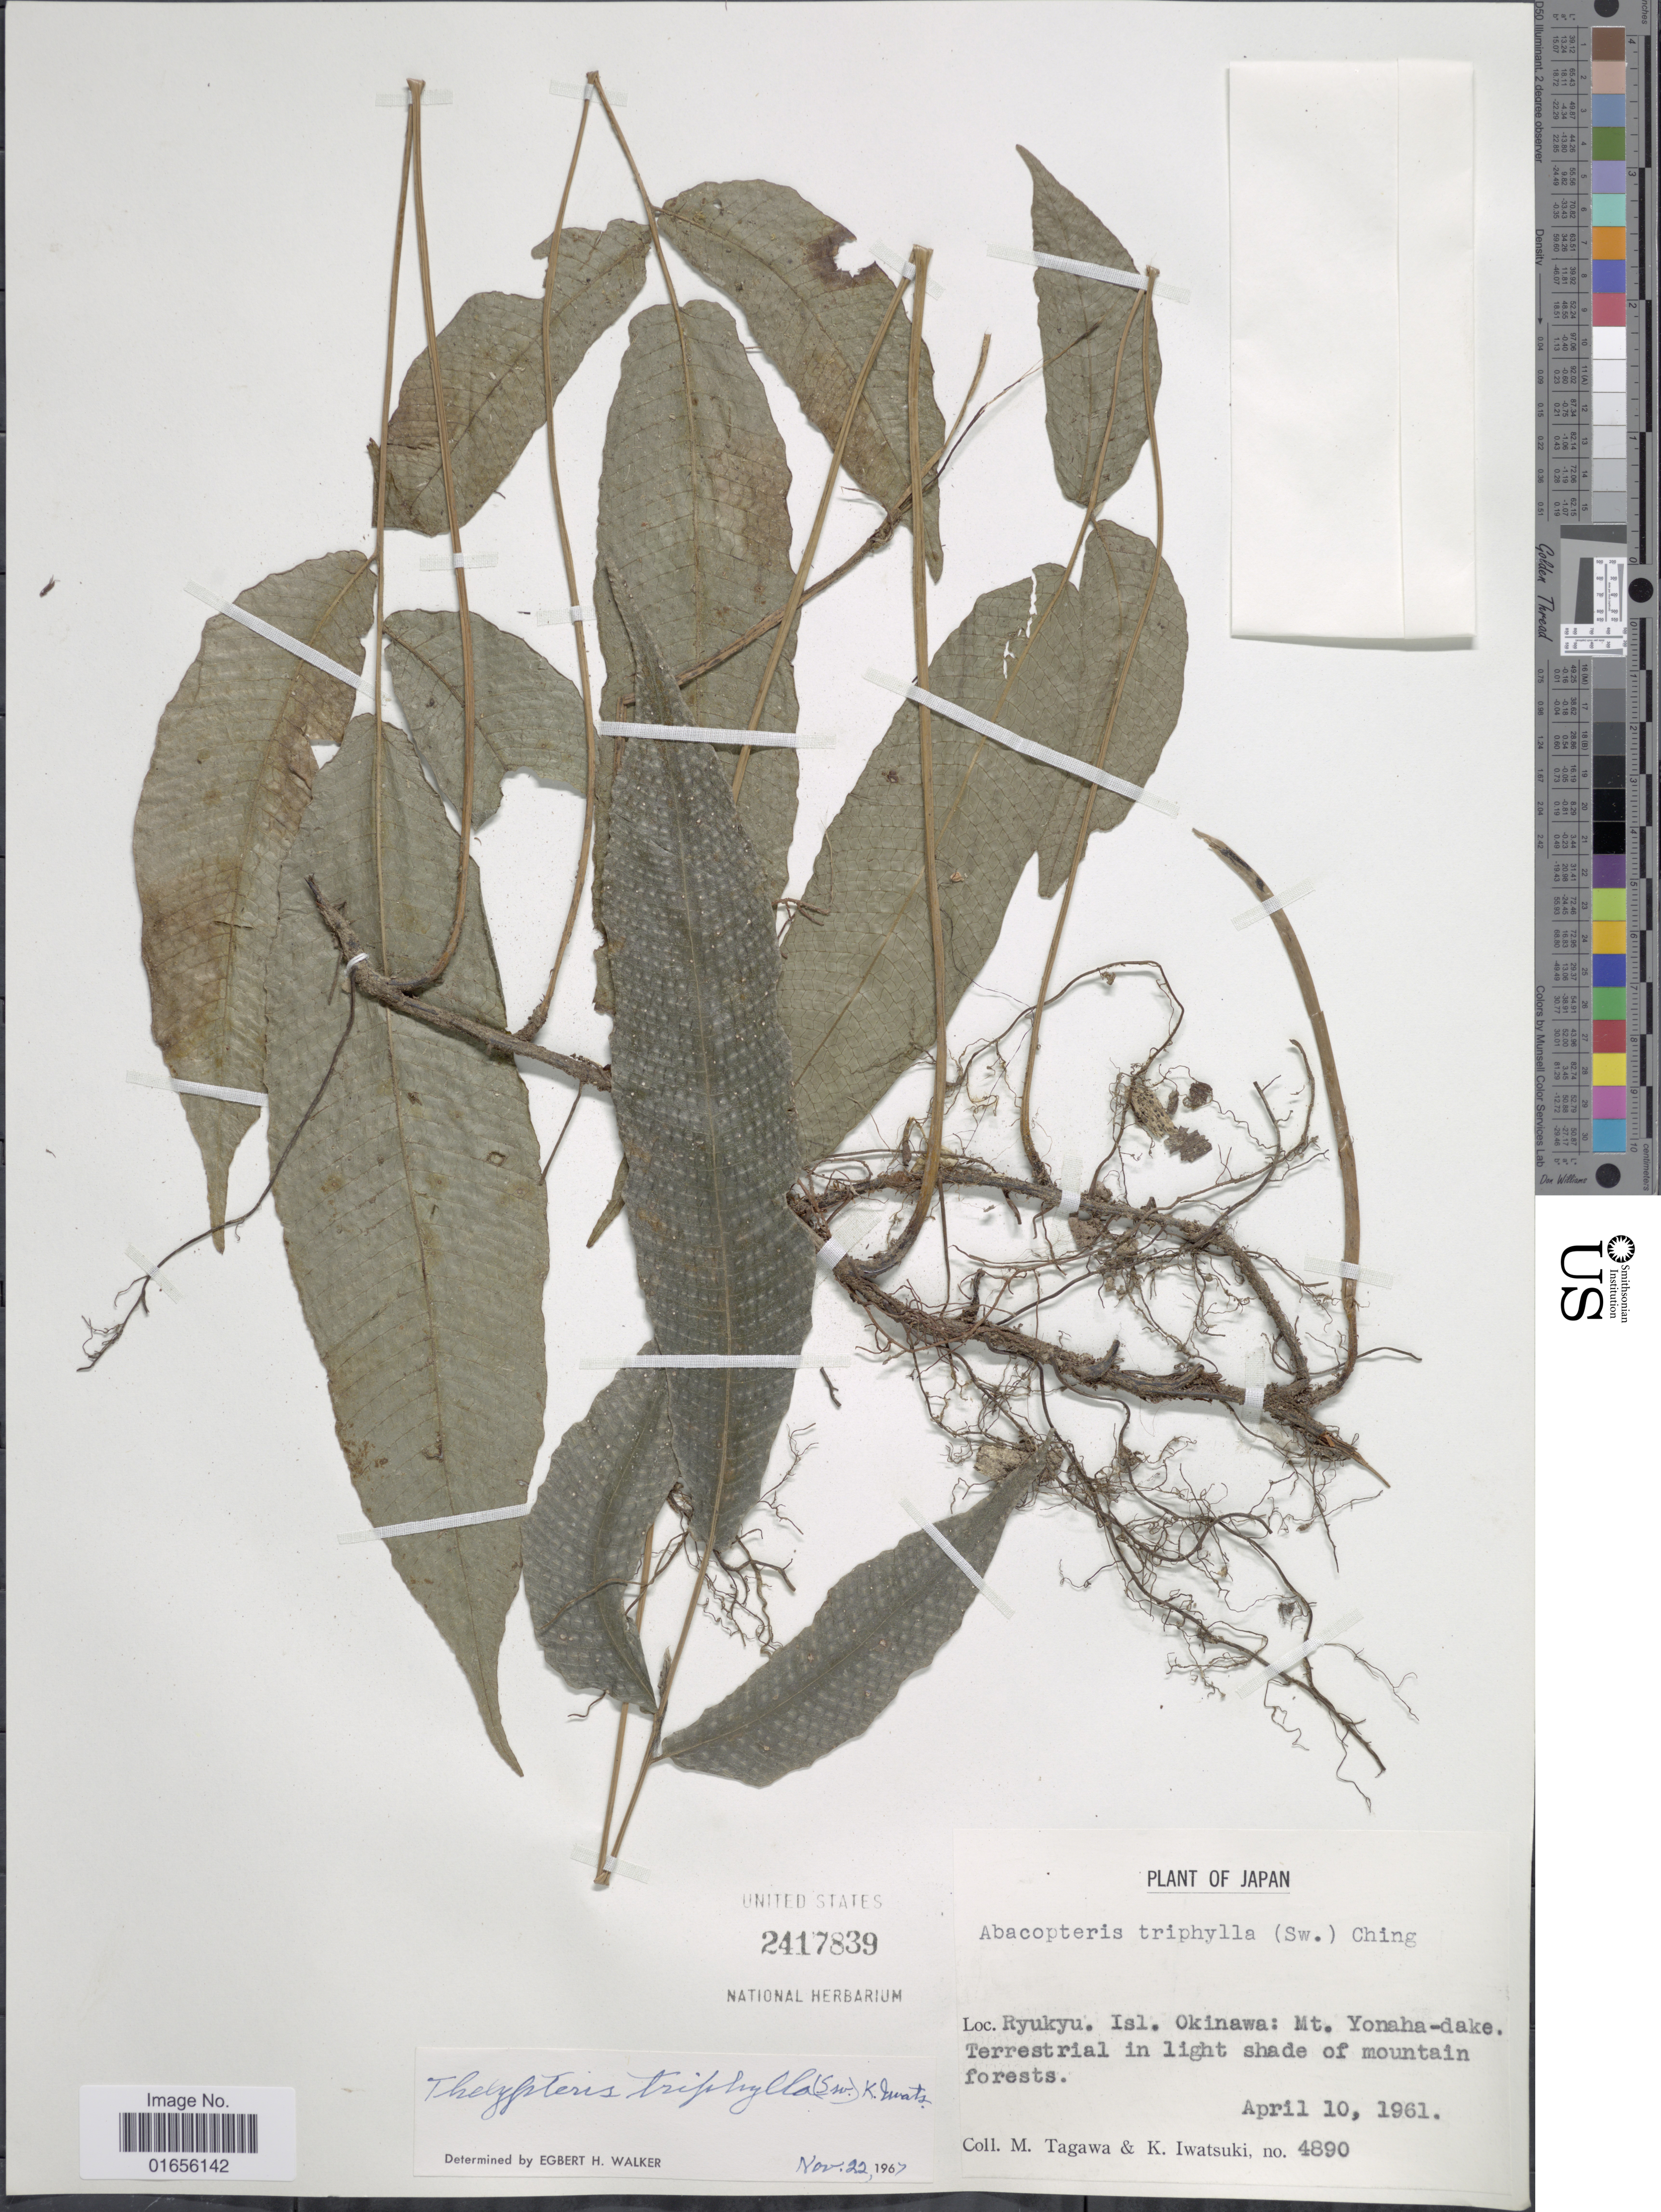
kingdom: Plantae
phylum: Tracheophyta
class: Polypodiopsida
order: Polypodiales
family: Thelypteridaceae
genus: Pronephrium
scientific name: Pronephrium triphyllum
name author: (Sw.) Holttum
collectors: M. Tagawa & K. Iwatsuki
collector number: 4890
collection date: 1961-04-10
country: Japan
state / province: Okinawa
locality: Ryulyu. Isl. Okinawa: Mt. Yonaha-dake.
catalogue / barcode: US 2417839